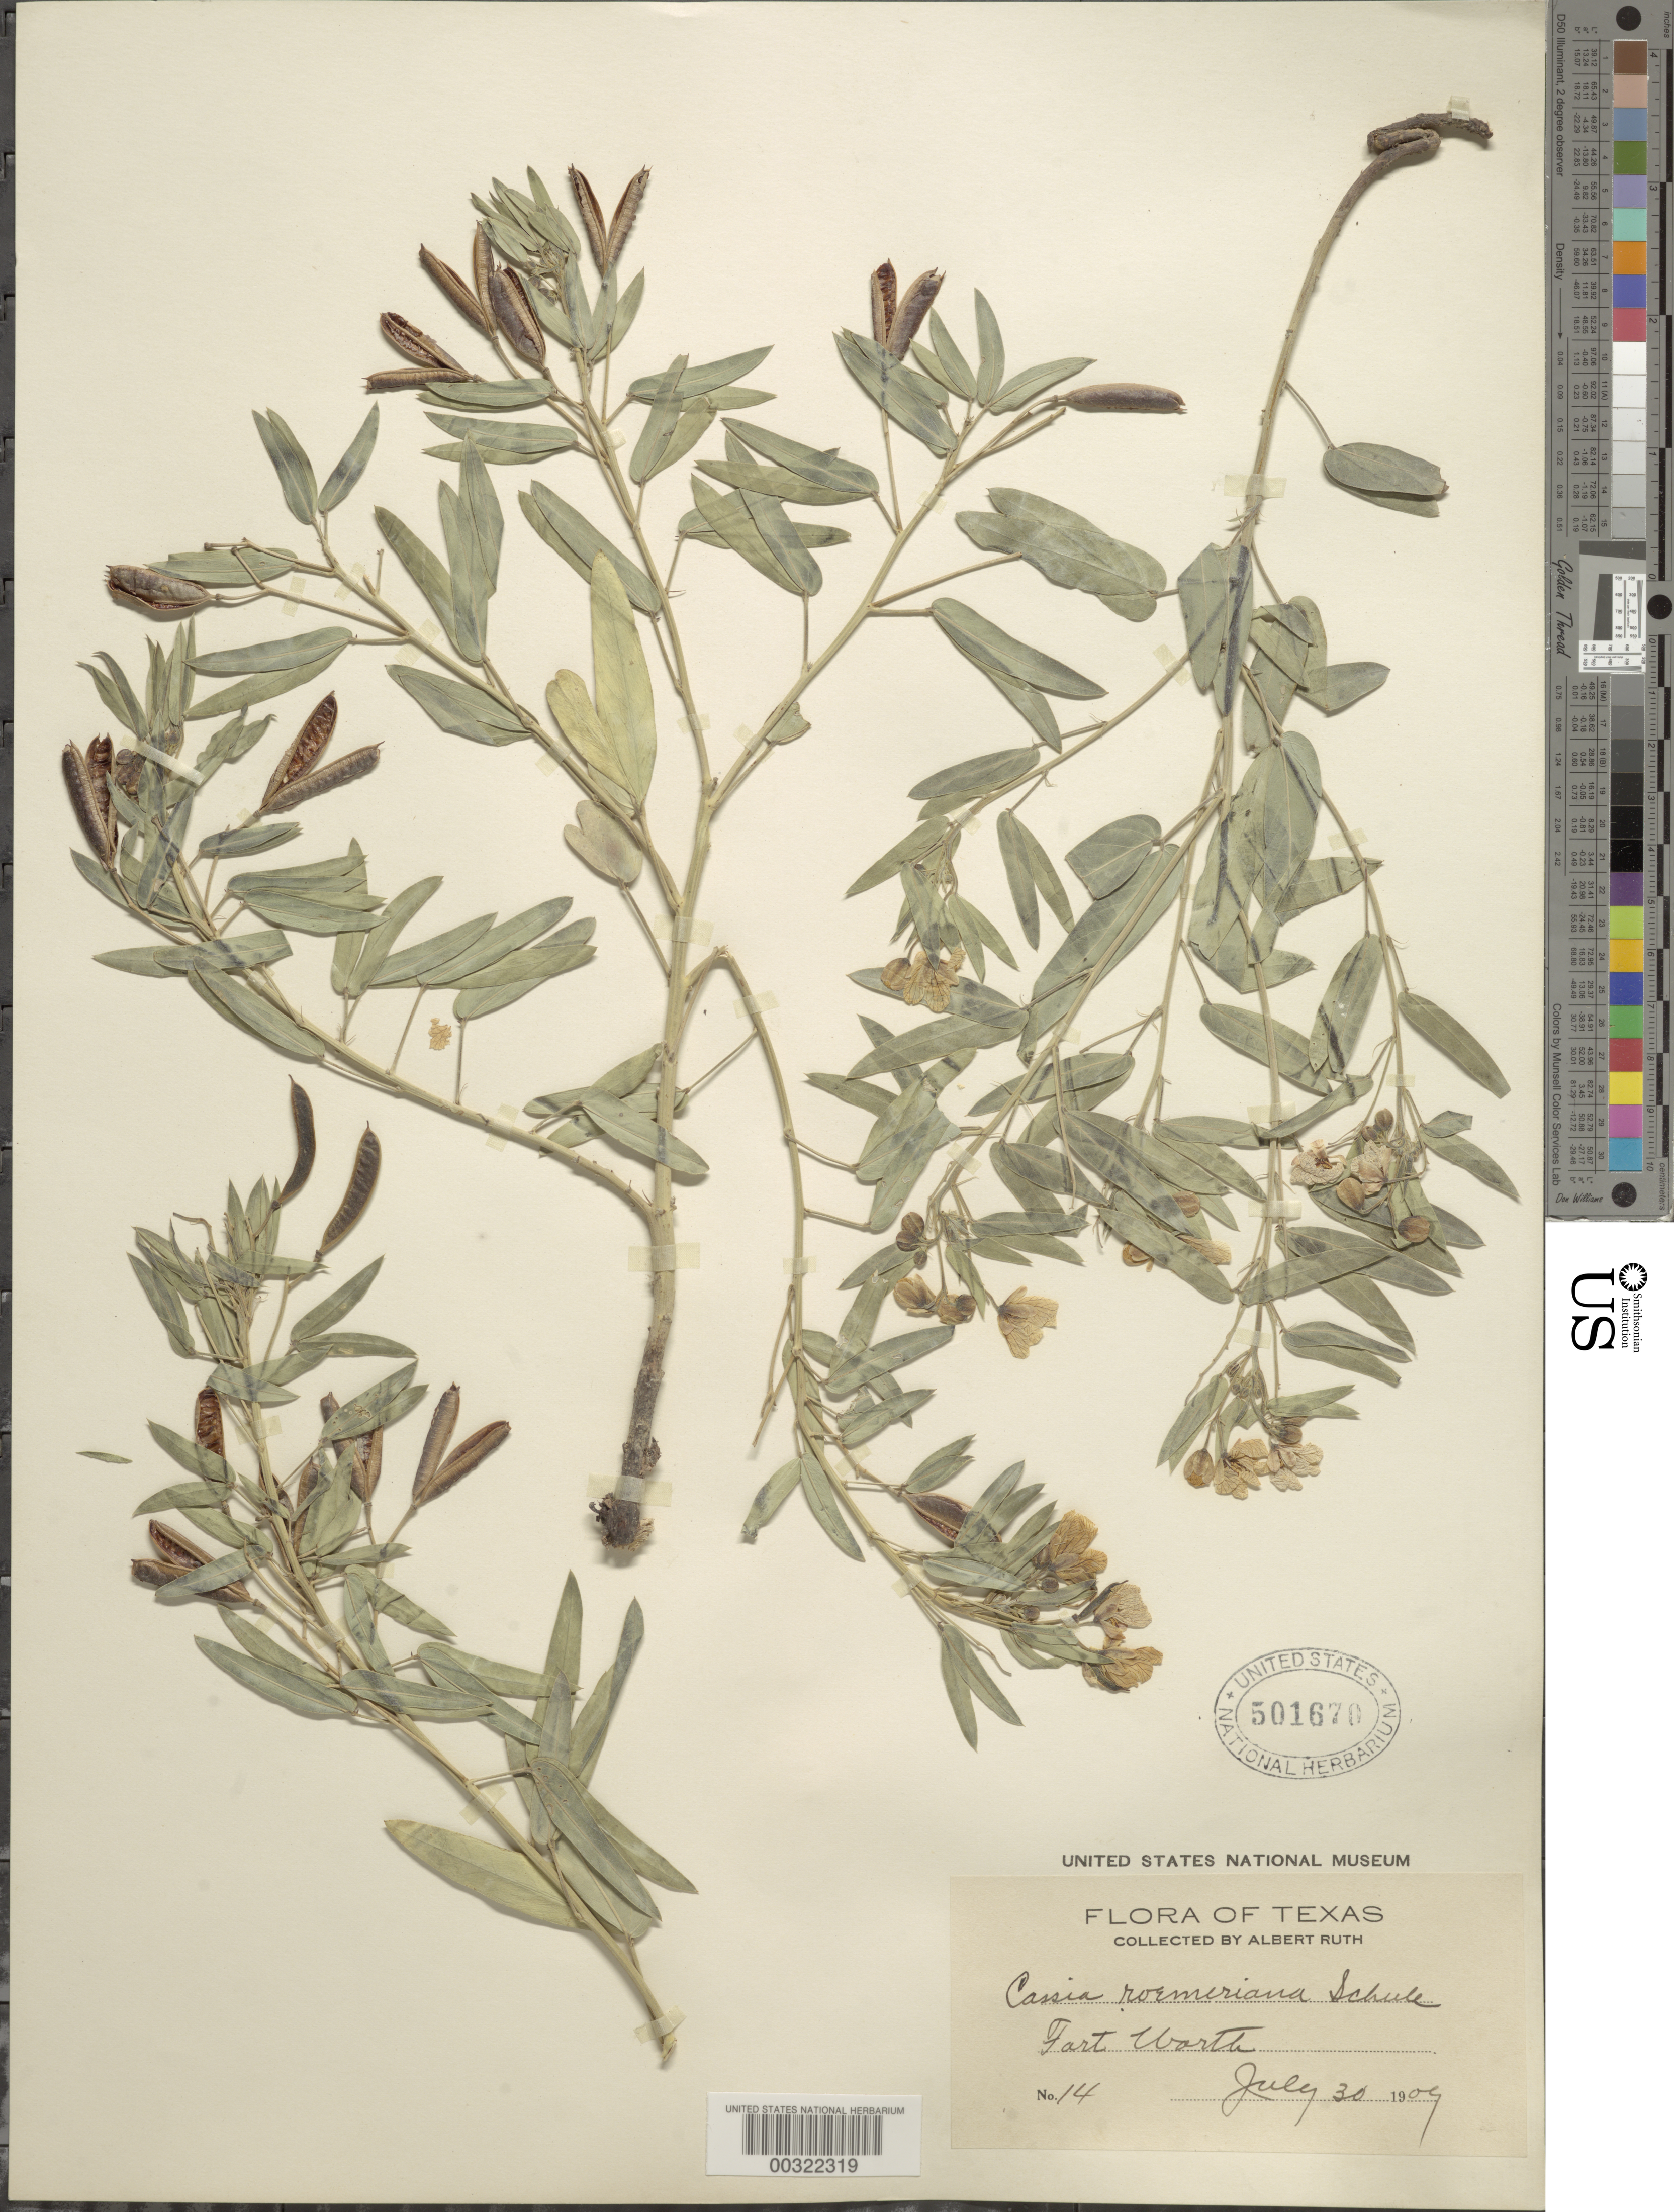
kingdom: Plantae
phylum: Tracheophyta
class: Magnoliopsida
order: Fabales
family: Fabaceae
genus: Senna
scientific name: Senna roemeriana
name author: (Scheele) H.S. Irwin & Barneby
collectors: A. Ruth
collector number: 14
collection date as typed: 30 Jul 1909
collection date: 1909-07-30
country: United States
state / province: Texas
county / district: Tarrant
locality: Fort worth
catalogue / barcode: US 501670